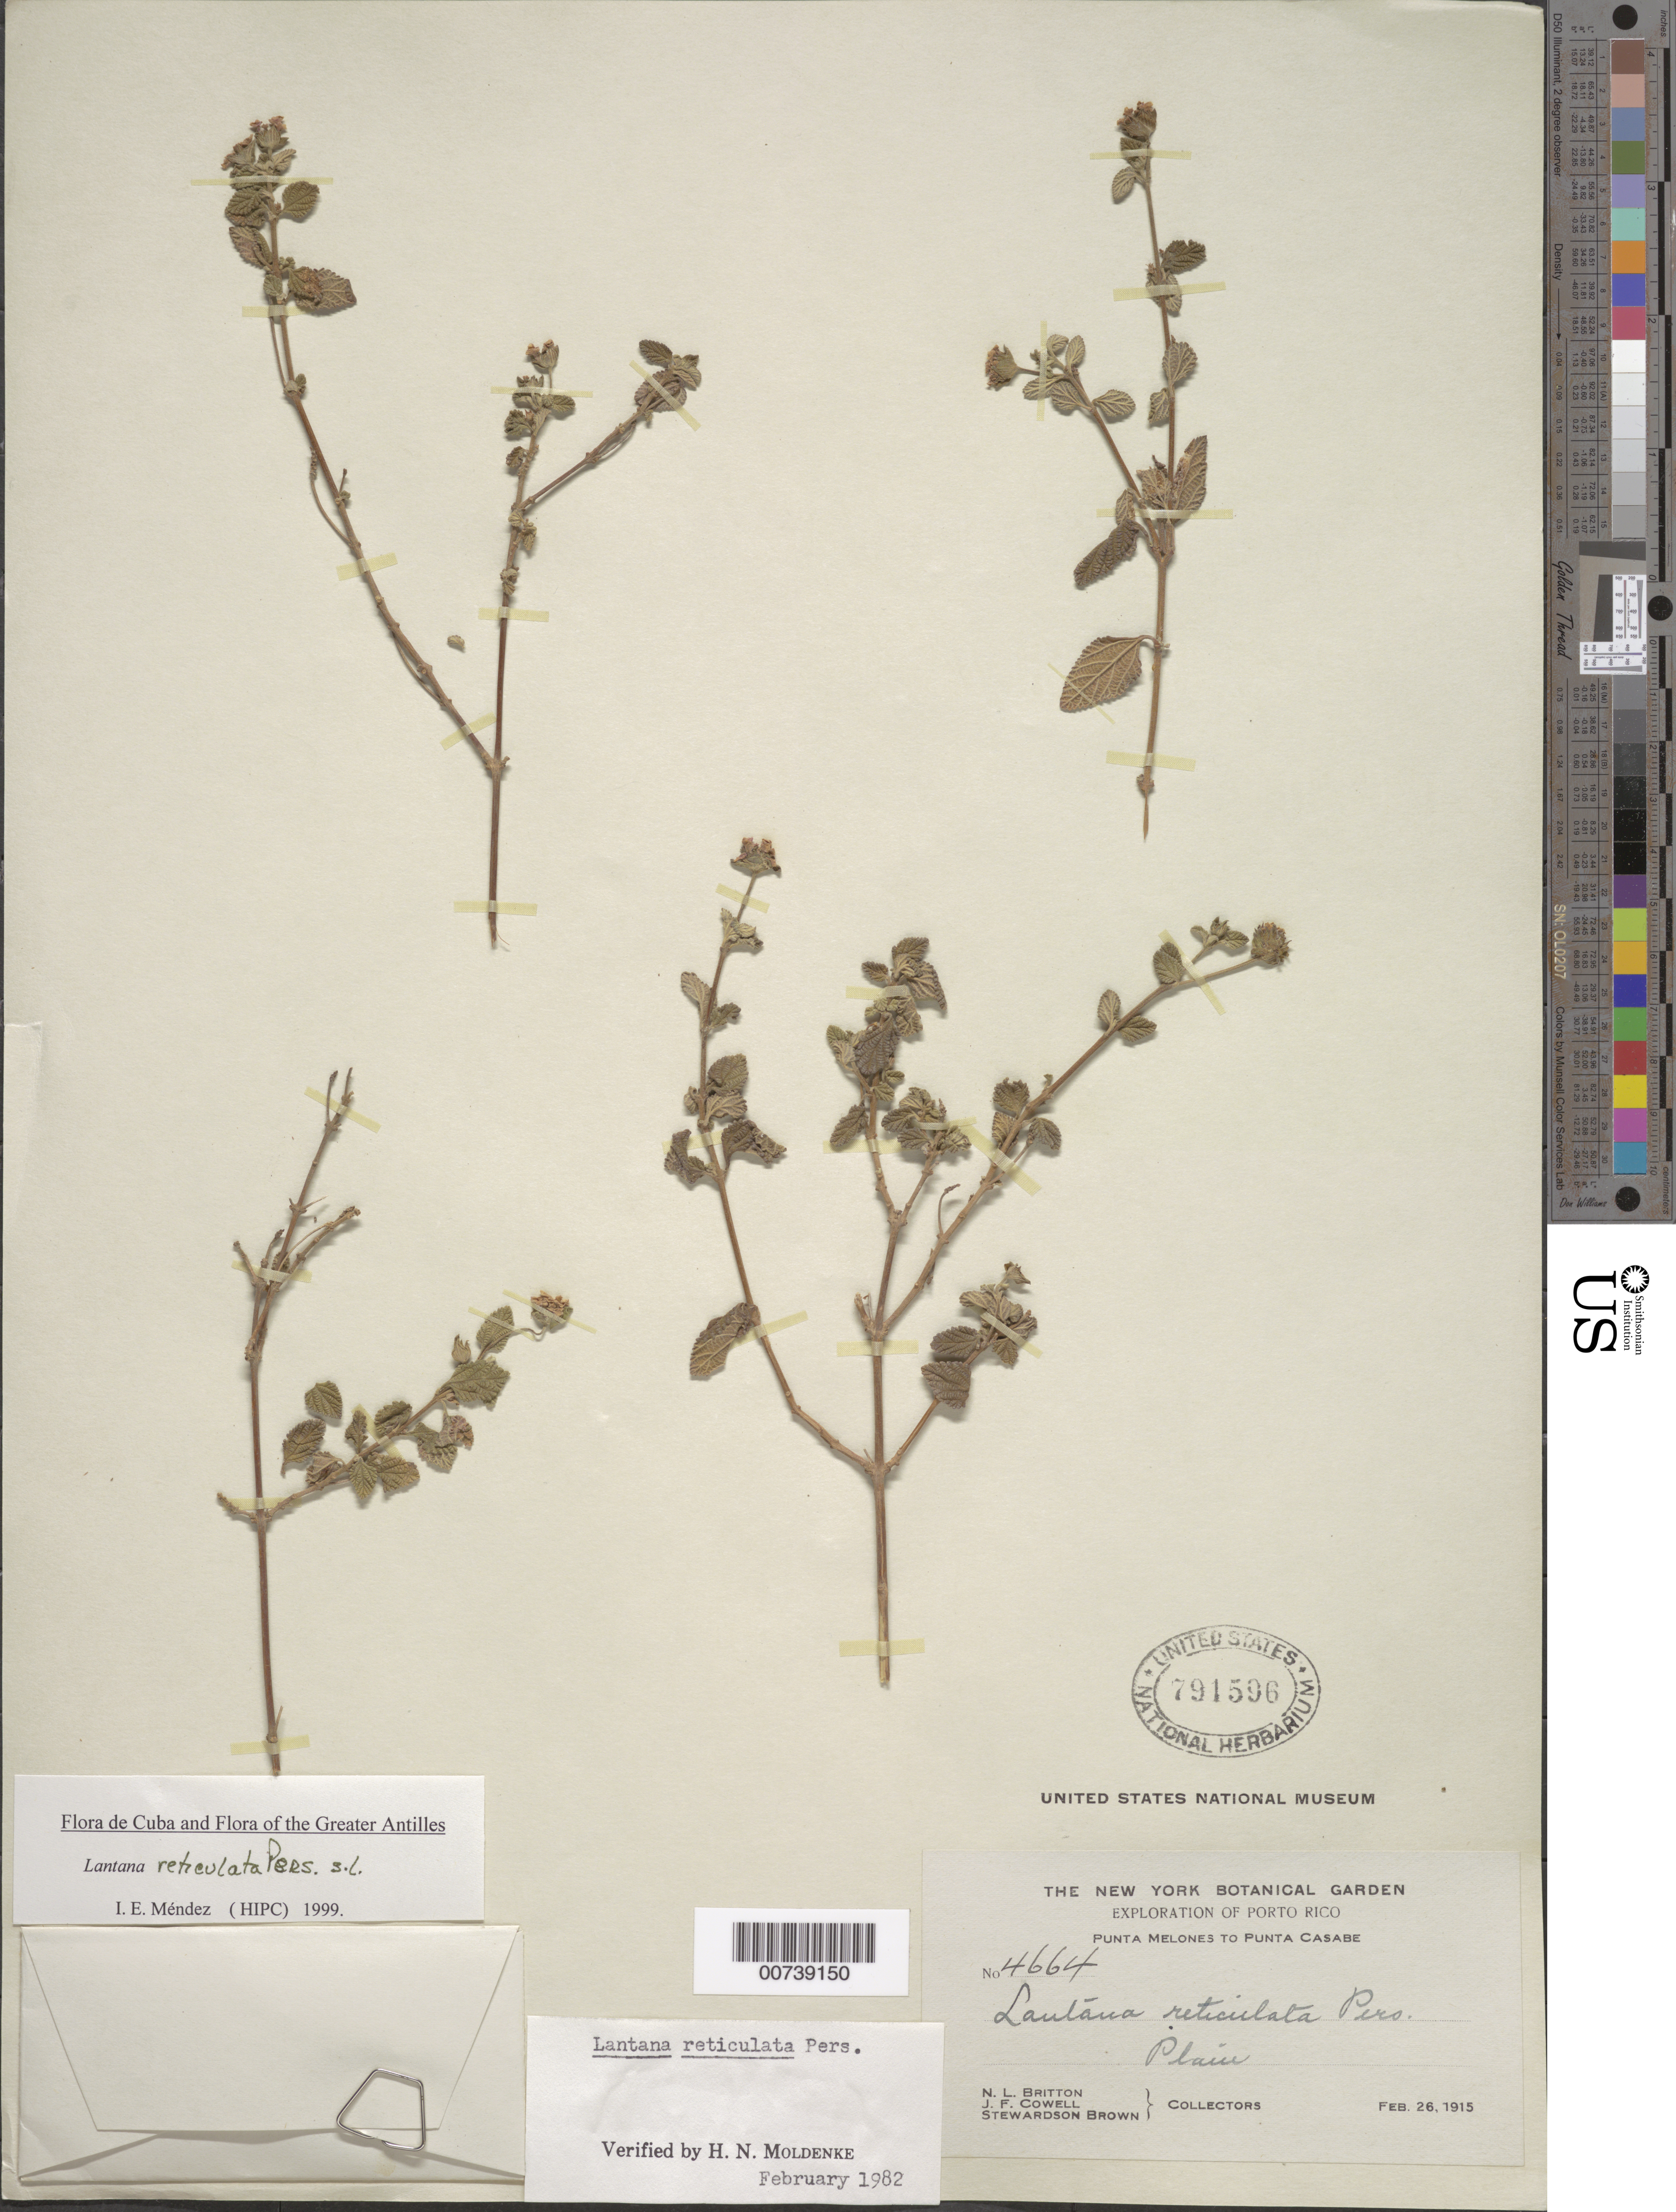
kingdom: Plantae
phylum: Tracheophyta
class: Magnoliopsida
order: Lamiales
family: Verbenaceae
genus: Lantana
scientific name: Lantana reticulata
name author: Pers.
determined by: Méndez, Isidro E., (HIPC)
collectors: N. Britton, J. F. Cowell & S. Brown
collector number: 4664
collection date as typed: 26 Feb 1915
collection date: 1915-02-26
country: Puerto Rico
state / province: Cabo Rojo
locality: Punta Melones to Punta Casabe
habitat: Plain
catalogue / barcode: US 791596